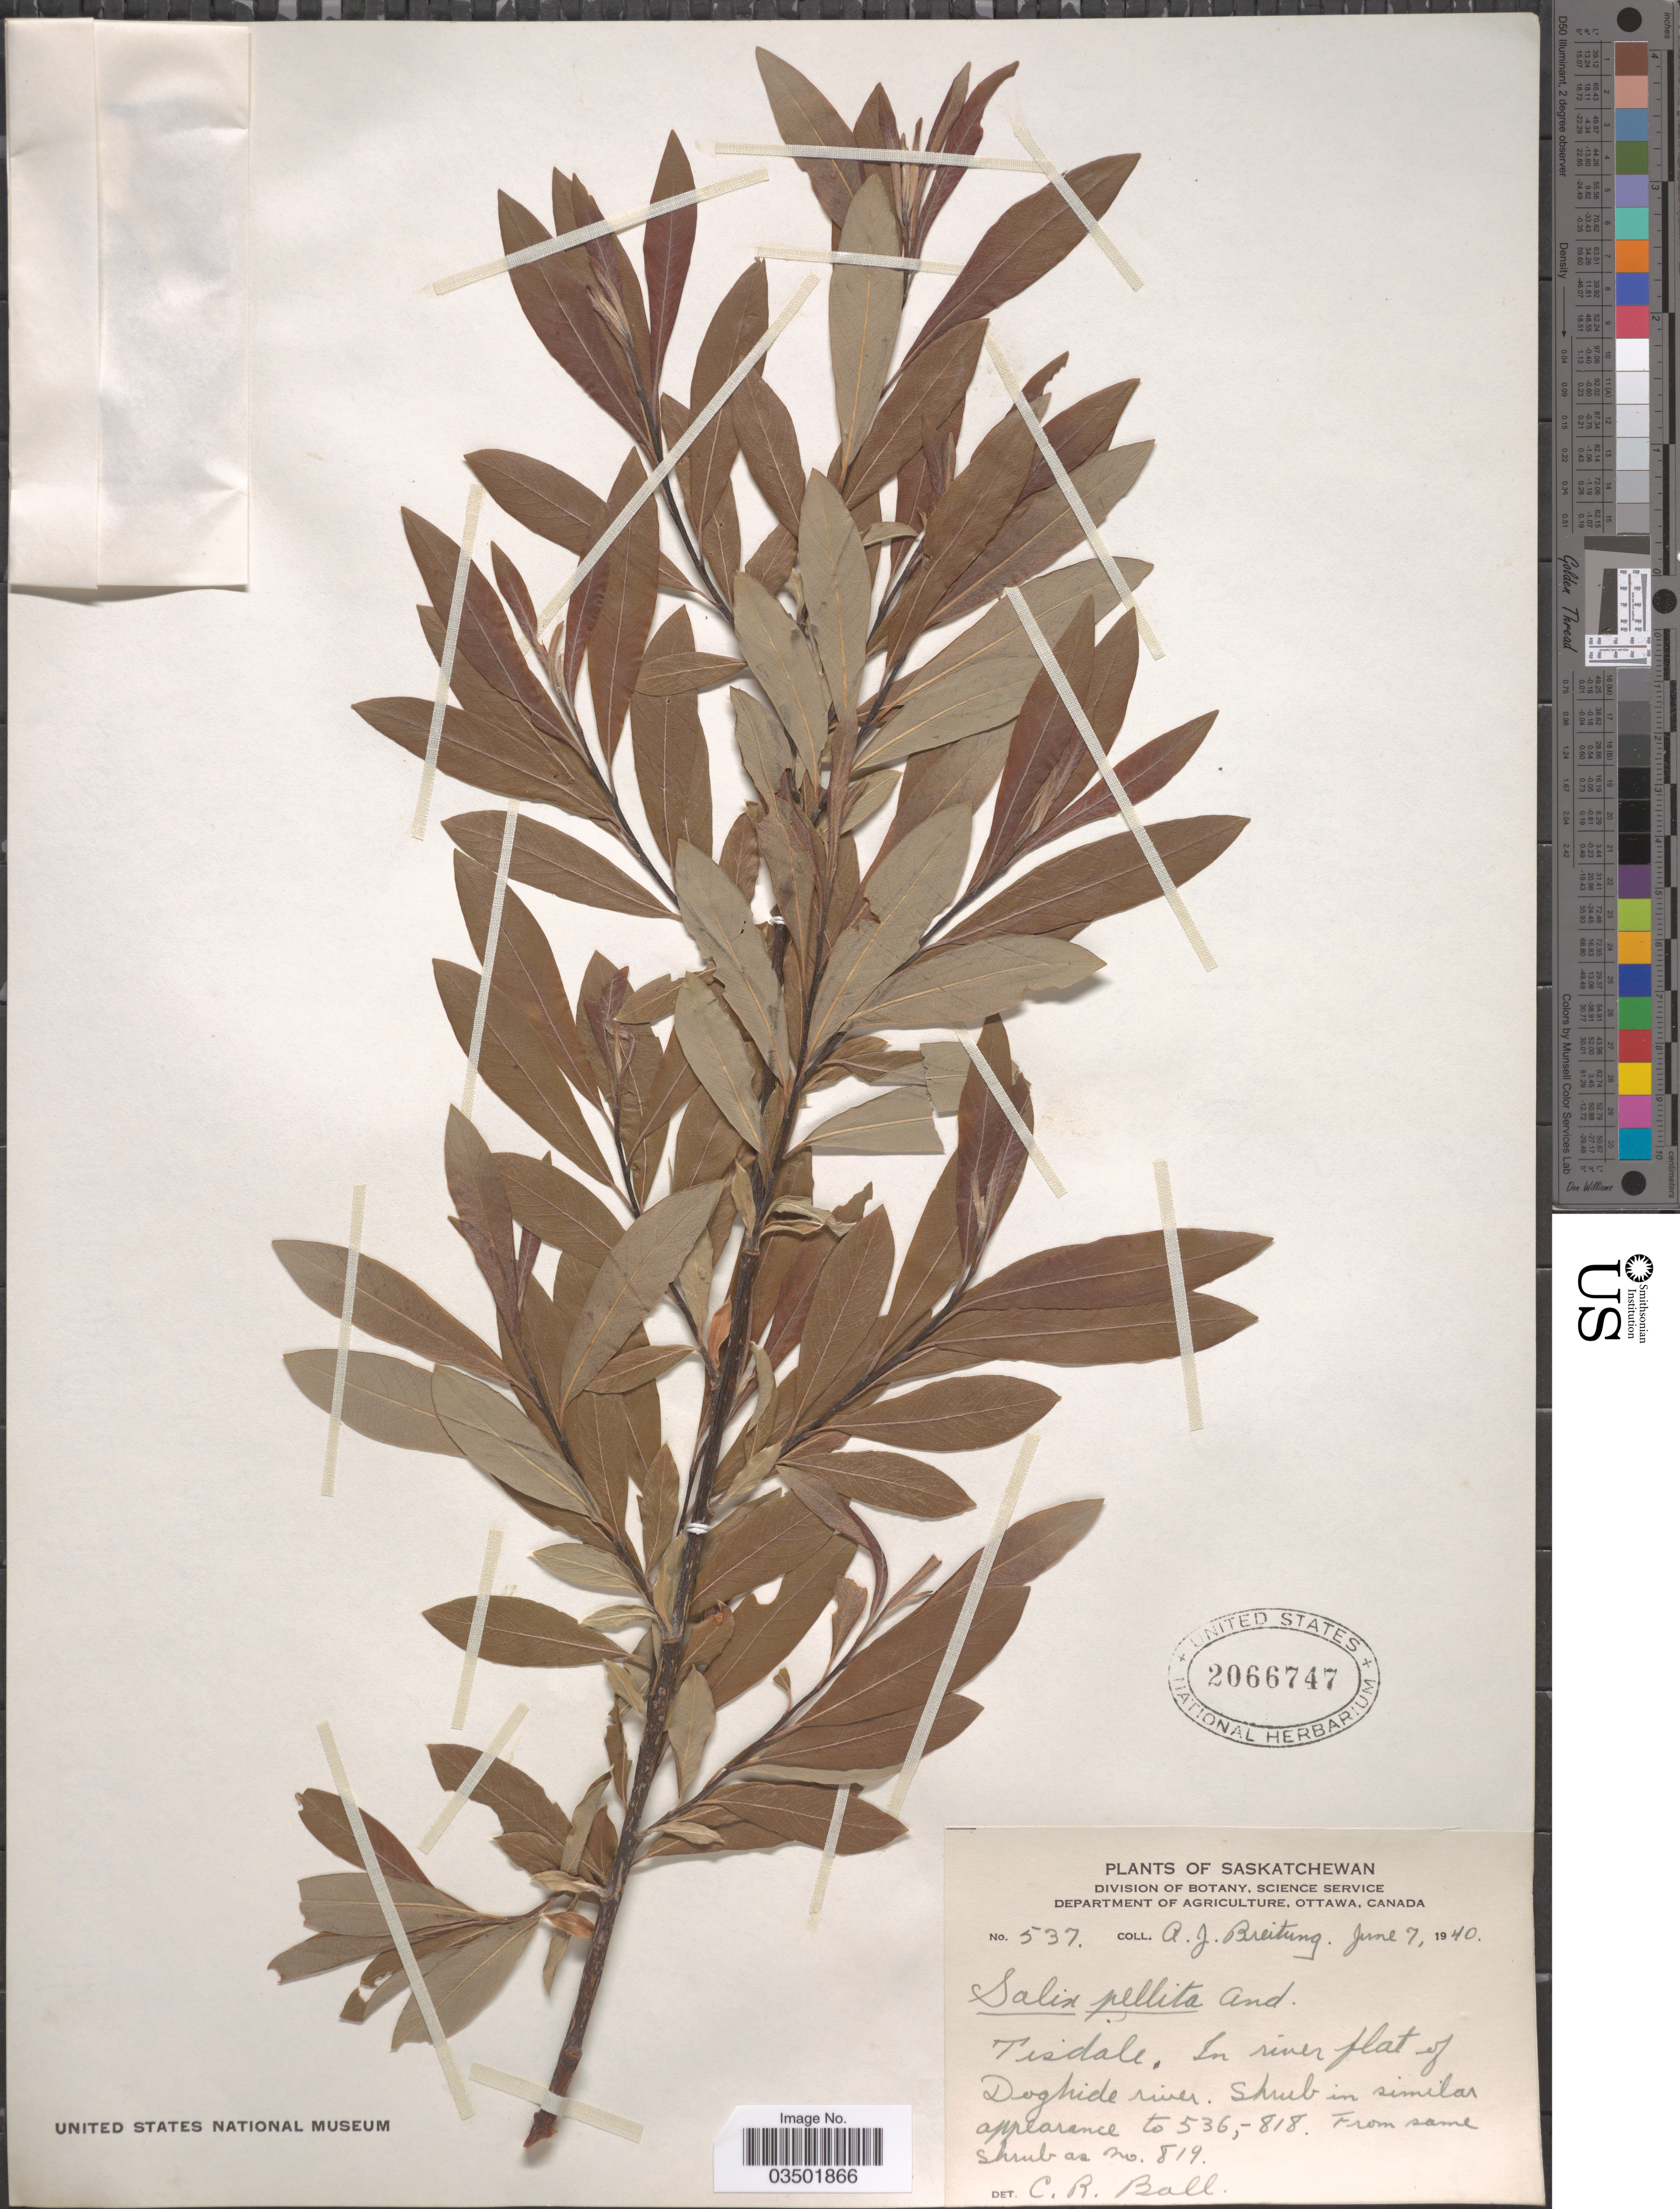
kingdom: Plantae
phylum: Tracheophyta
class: Magnoliopsida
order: Malpighiales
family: Salicaceae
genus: Salix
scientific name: Salix pellita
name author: (Andersson) Bebb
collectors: A. Breitung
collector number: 537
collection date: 1940-06-07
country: Canada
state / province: Saskatchewan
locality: Tisdale. In river flat of Doghide river.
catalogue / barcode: US 2066747